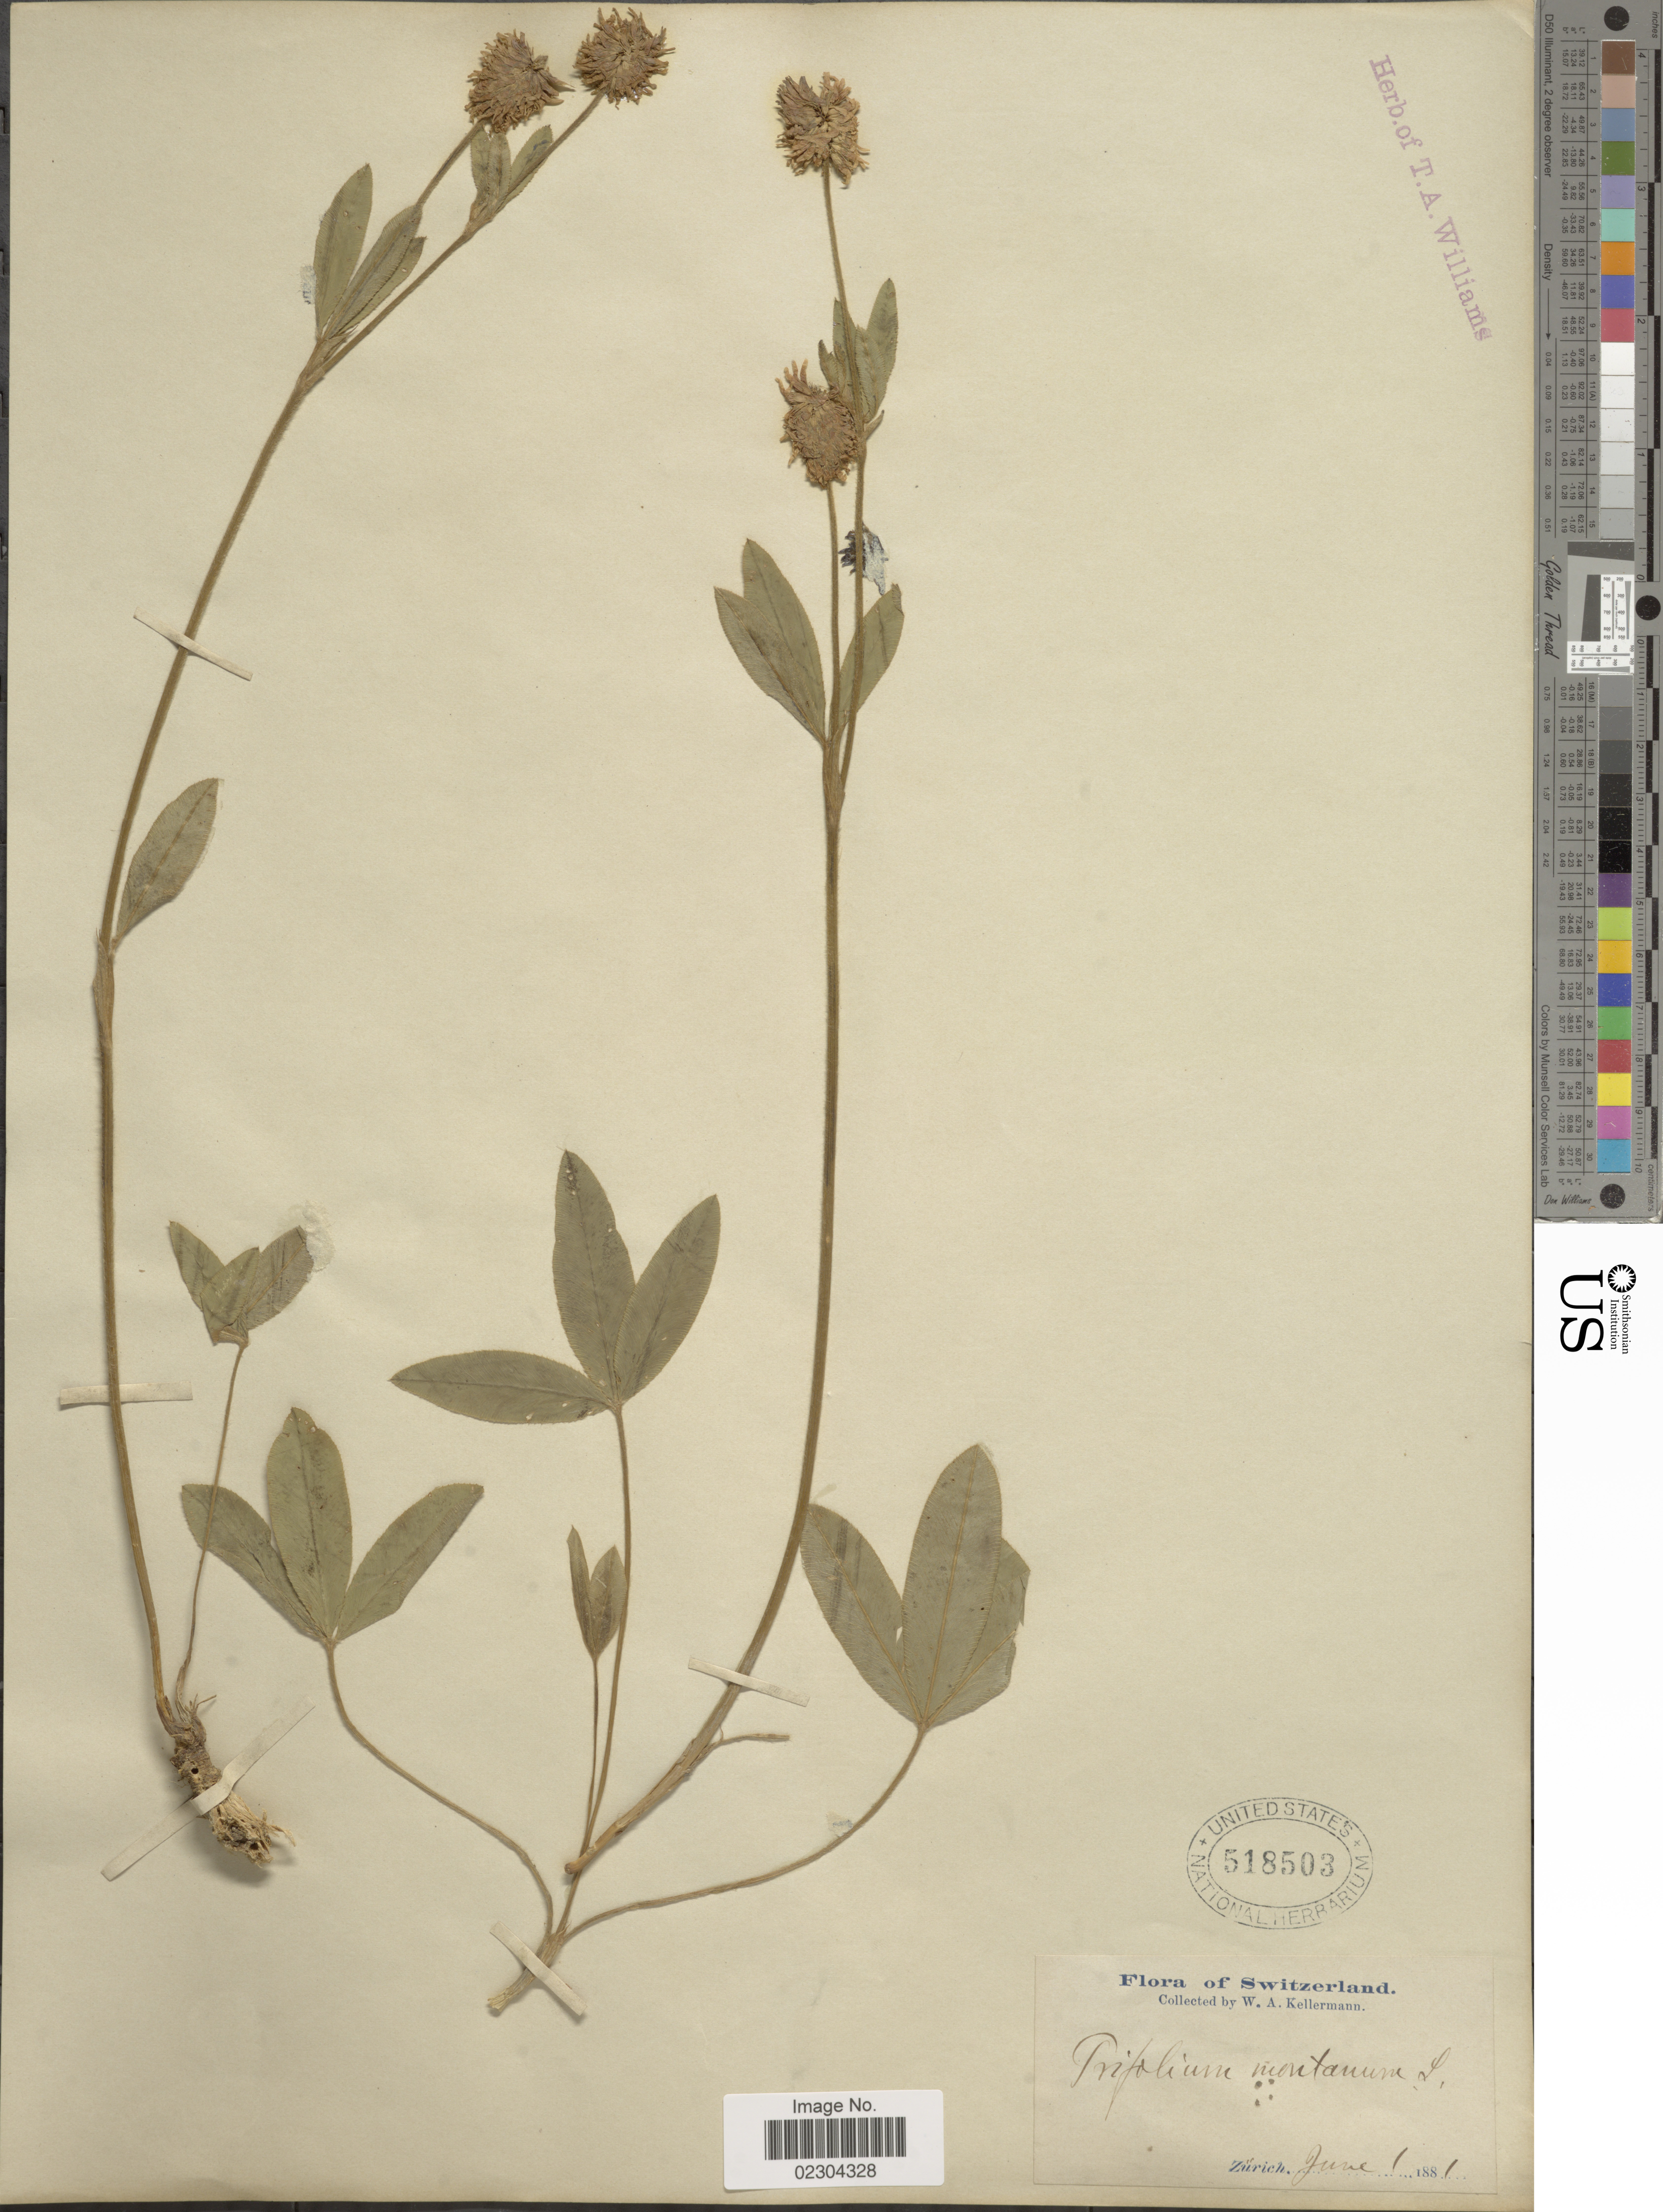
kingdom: Plantae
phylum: Tracheophyta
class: Magnoliopsida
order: Fabales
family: Fabaceae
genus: Trifolium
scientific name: Trifolium montanum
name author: L.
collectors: W. A. Kellermann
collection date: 1881-06-01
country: Switzerland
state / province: Zurich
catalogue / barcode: US 518503